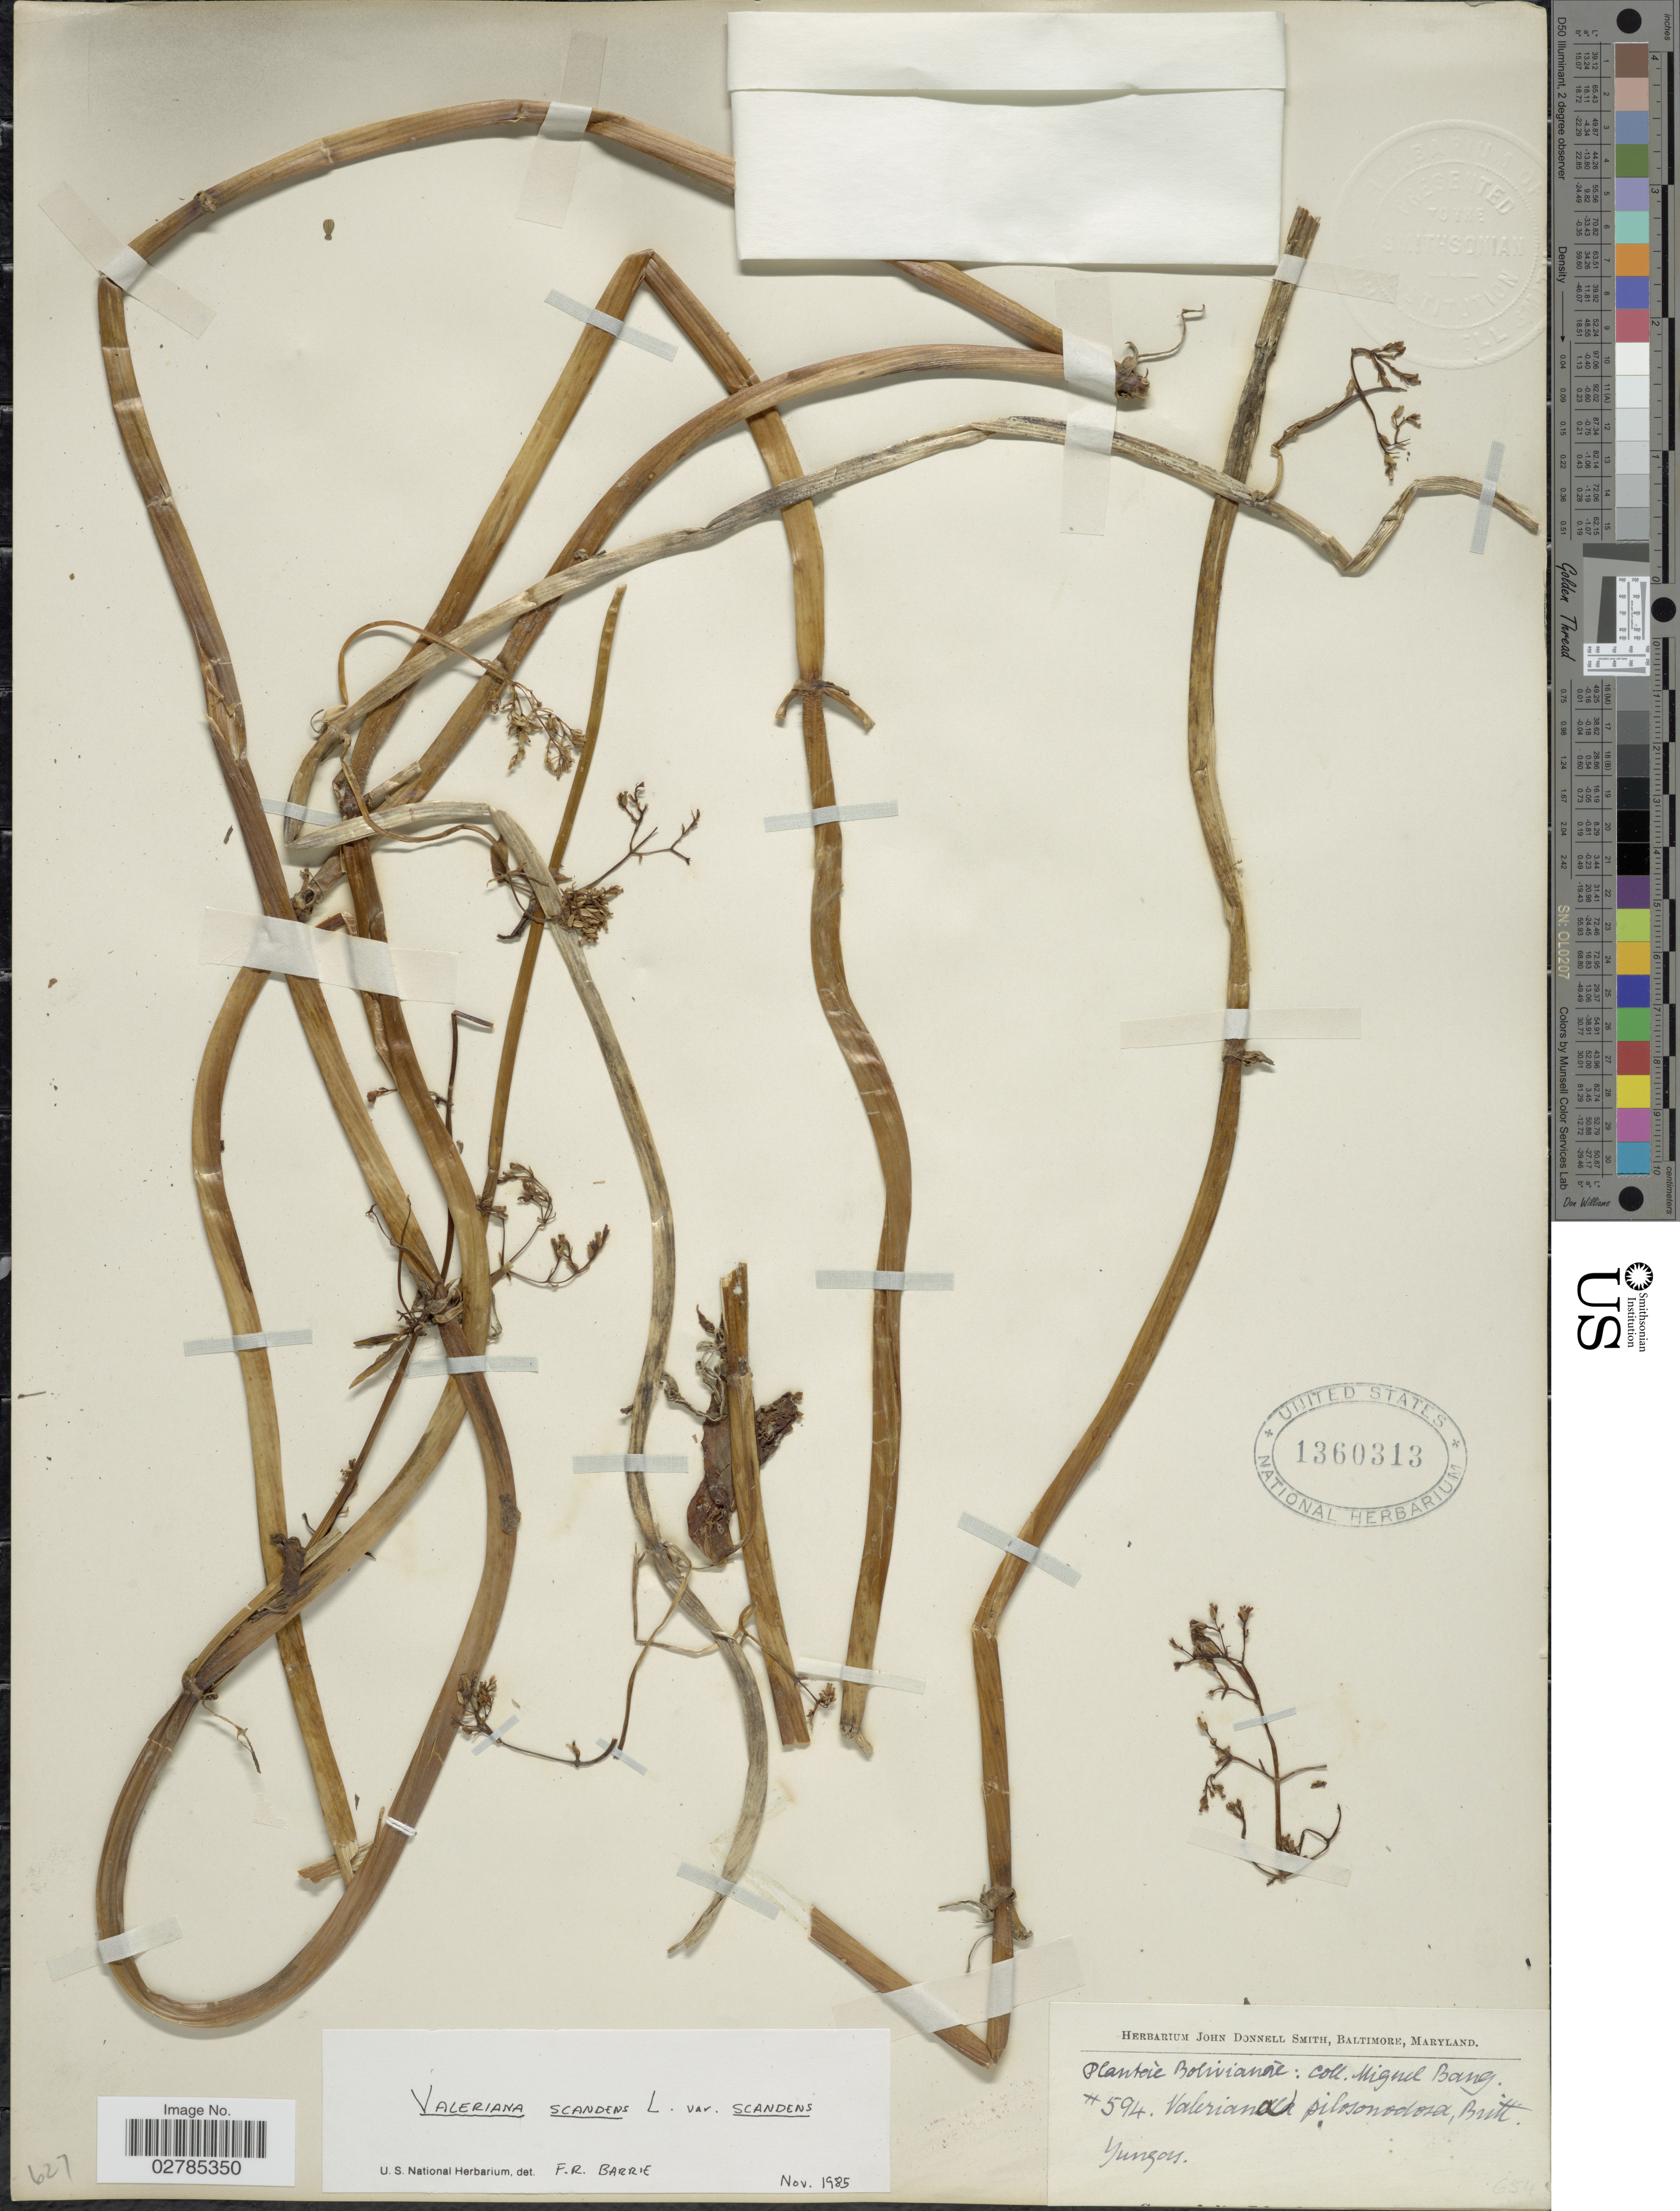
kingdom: Plantae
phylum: Tracheophyta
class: Magnoliopsida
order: Dipsacales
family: Caprifoliaceae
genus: Valeriana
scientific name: Valeriana scandens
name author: L.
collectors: M. Bang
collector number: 594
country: Bolivia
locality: Yungas.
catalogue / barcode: US 1360313